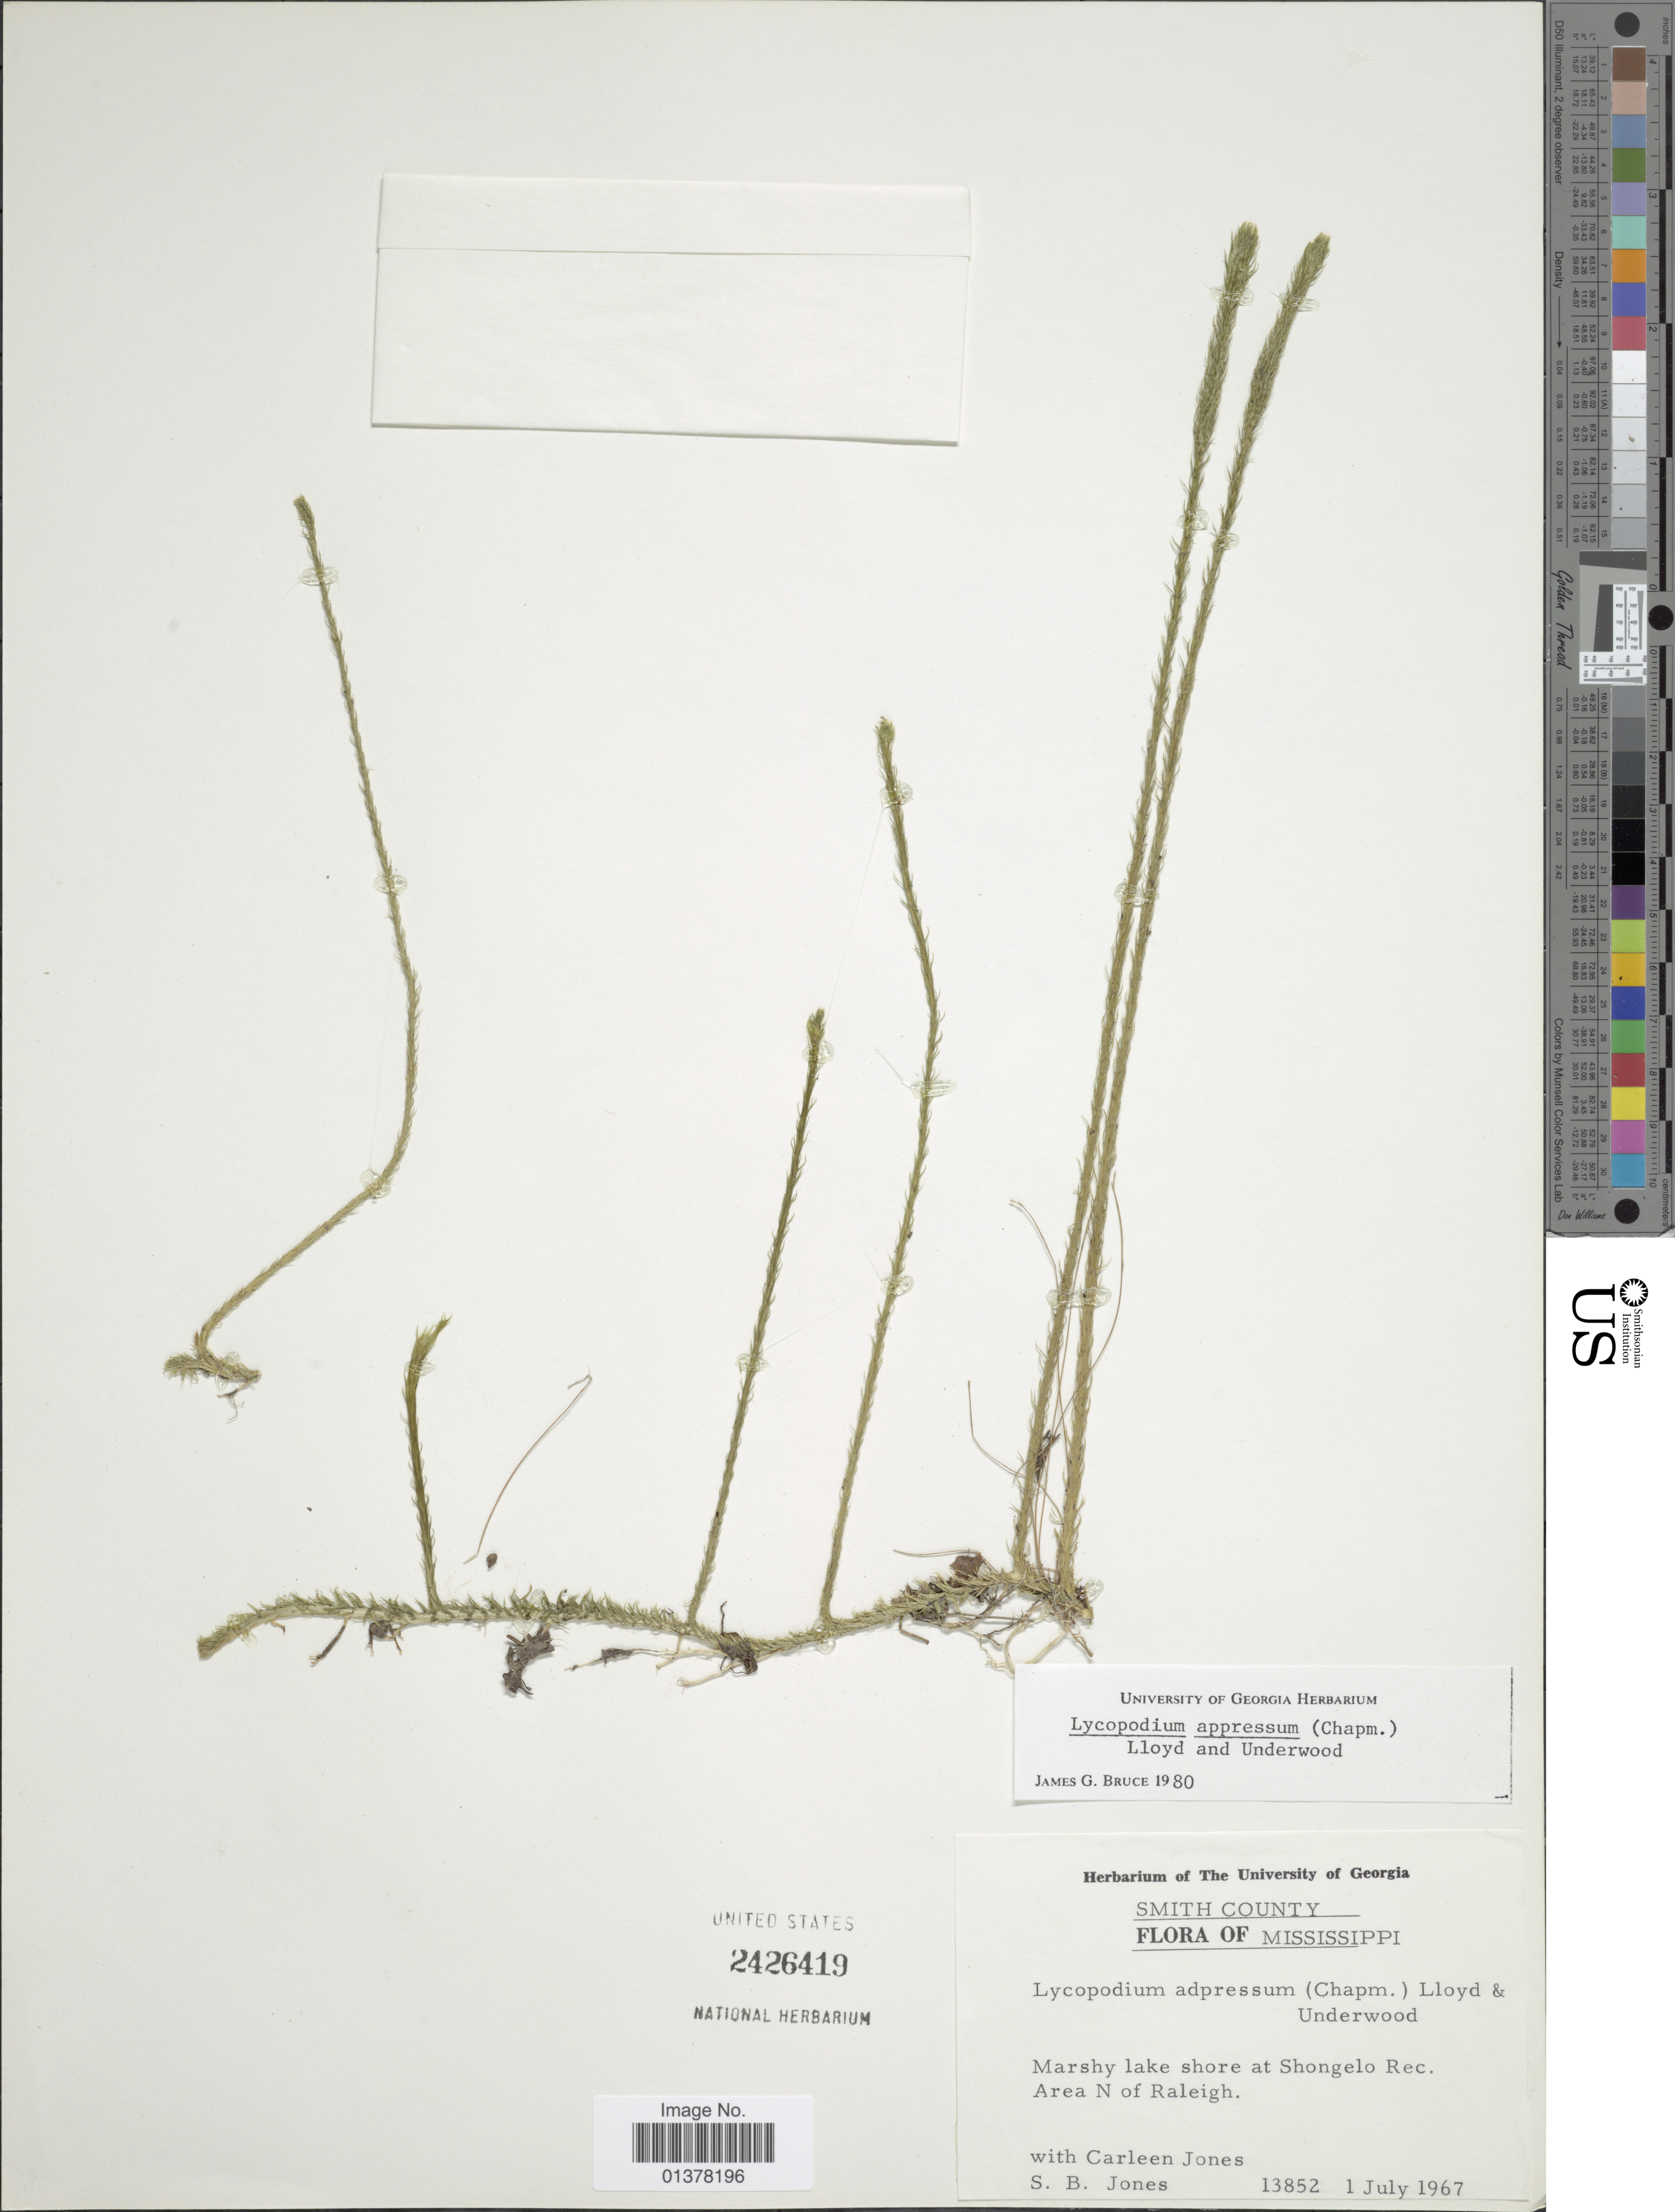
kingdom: Plantae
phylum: Tracheophyta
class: Lycopodiopsida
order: Lycopodiales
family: Lycopodiaceae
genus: Lycopodiella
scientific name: Lycopodiella appressa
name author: (Chapm.) Cranfill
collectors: S. B. Jones & Carleen Jones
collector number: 13852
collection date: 1967-07-01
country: United States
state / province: Mississippi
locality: Smith County, Marshy ake shore at Shogelo Rec. Area N of Raleigh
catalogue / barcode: US 2426419